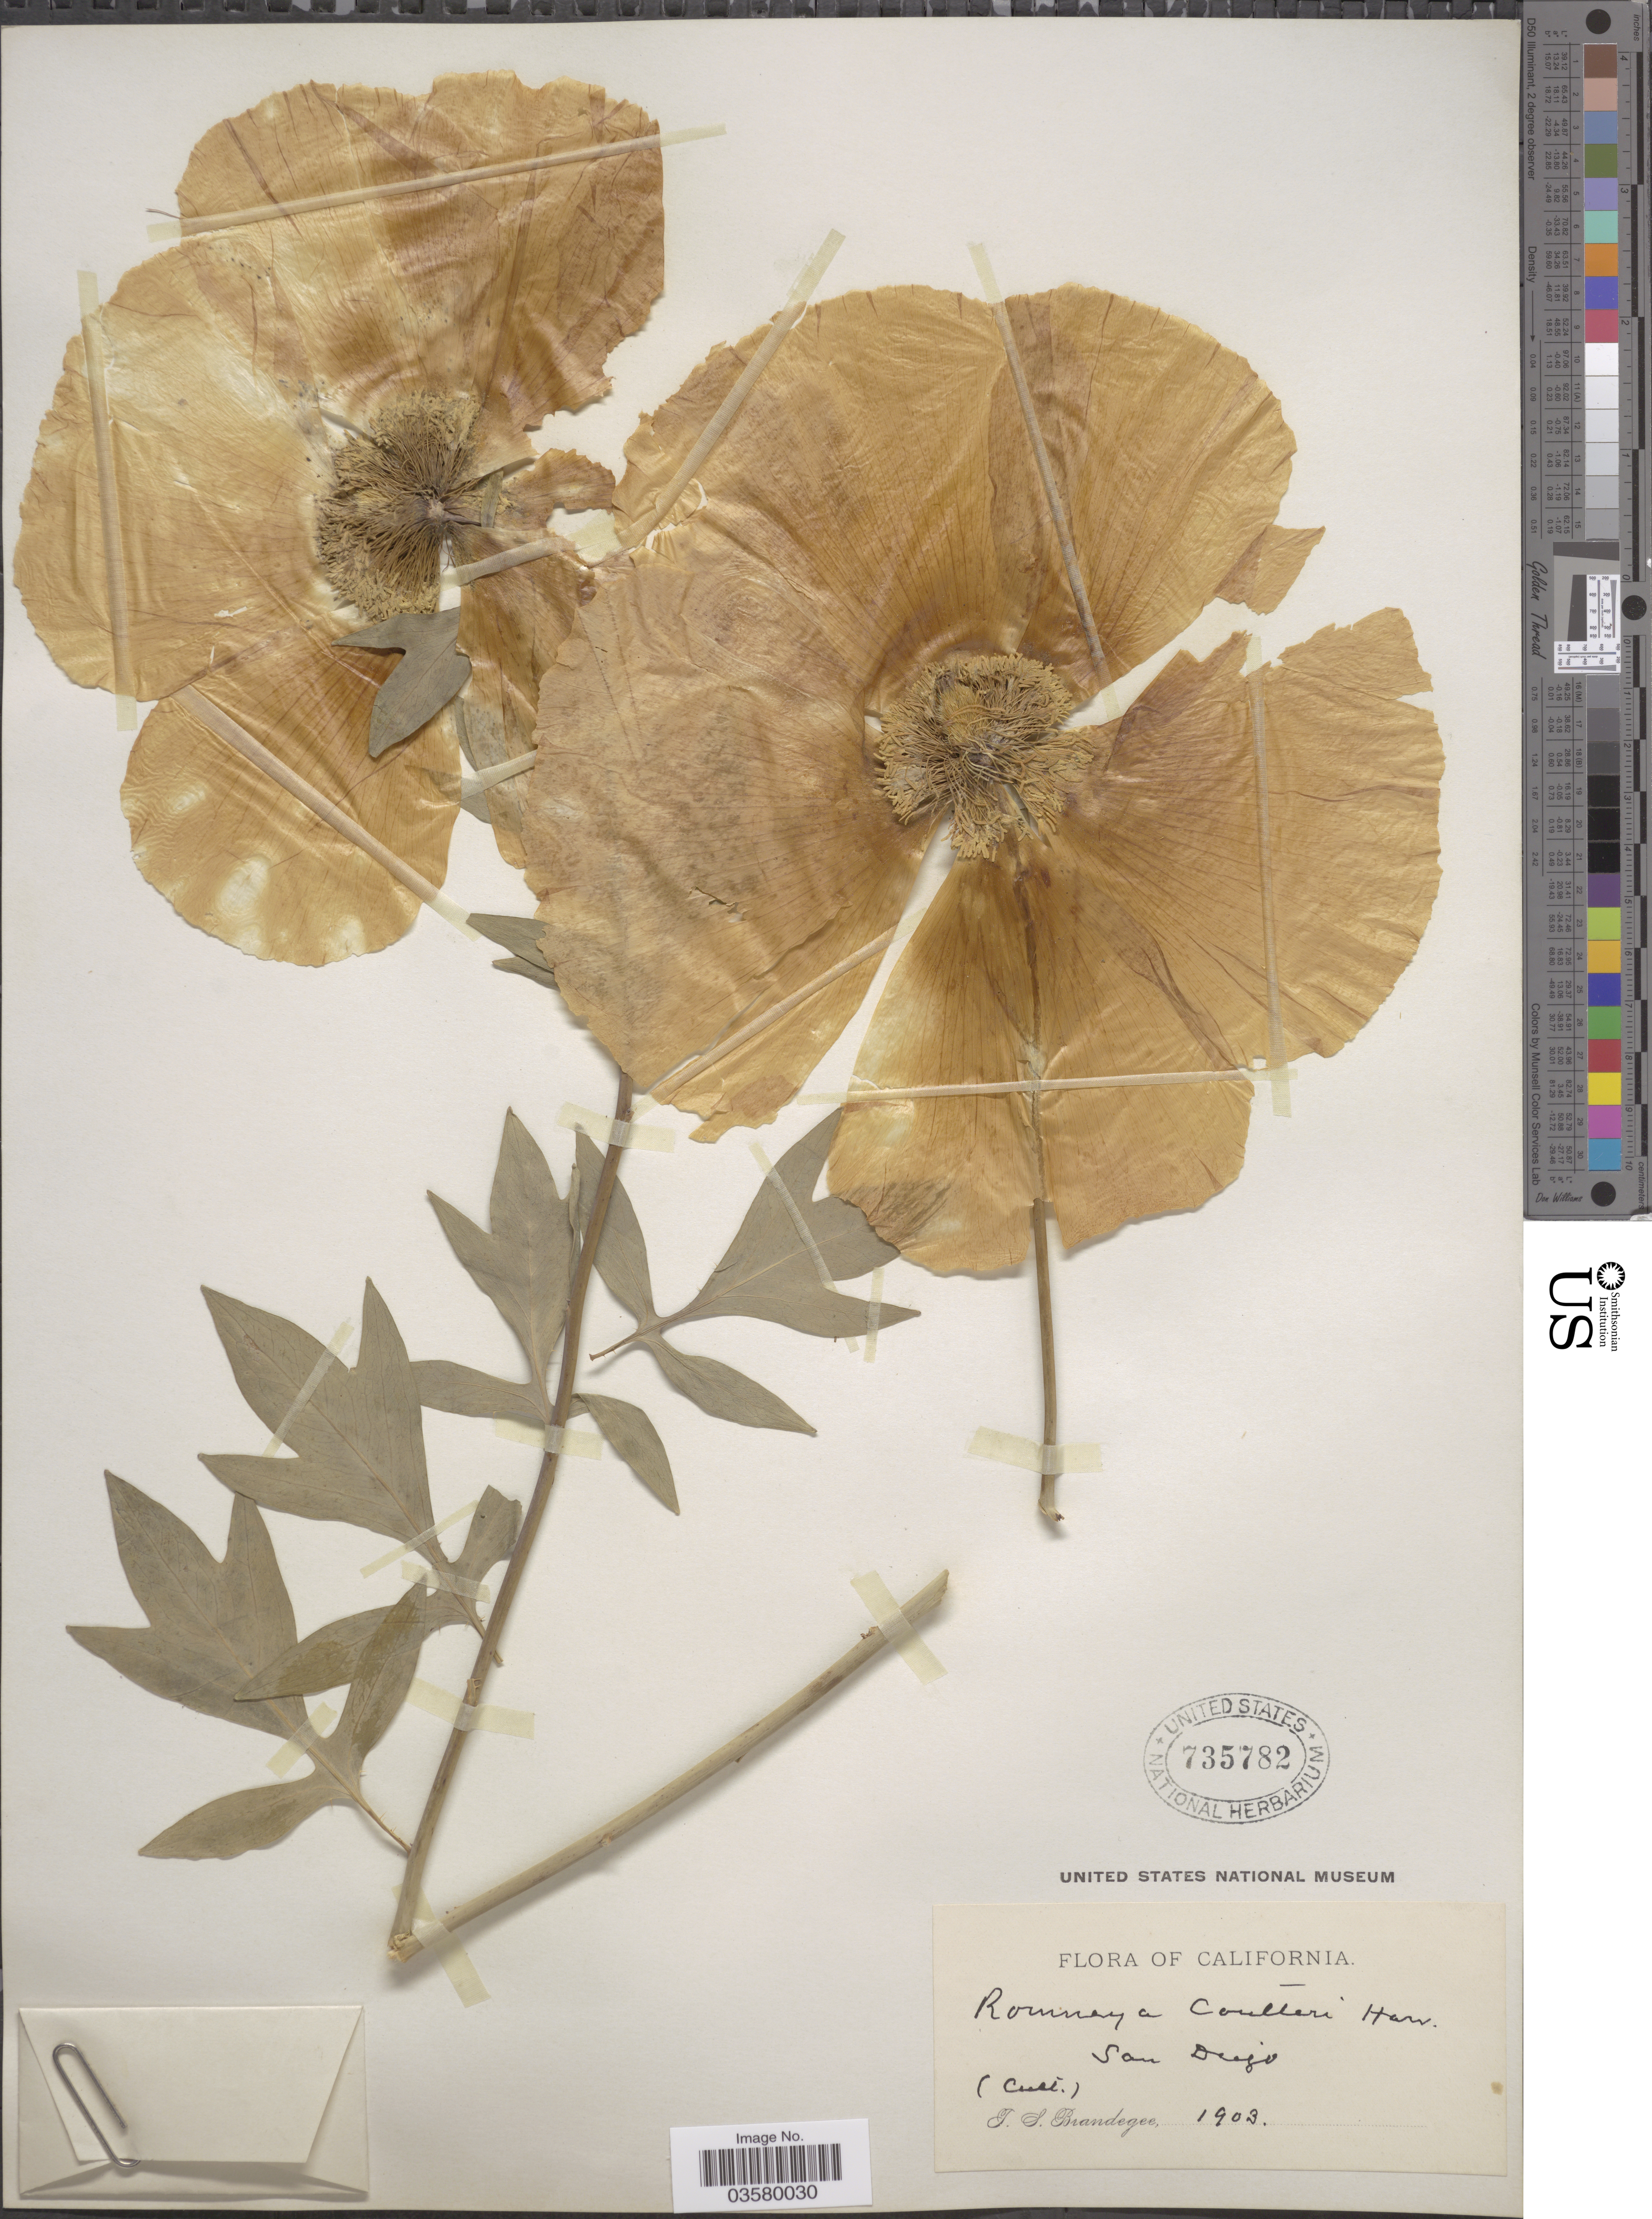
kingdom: Plantae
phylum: Tracheophyta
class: Magnoliopsida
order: Ranunculales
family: Papaveraceae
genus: Romneya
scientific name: Romneya coulteri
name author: Harv.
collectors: T. S. Brandegee (herbarium)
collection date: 1903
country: United States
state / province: California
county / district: San Diego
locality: San Diego.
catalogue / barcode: US 735782